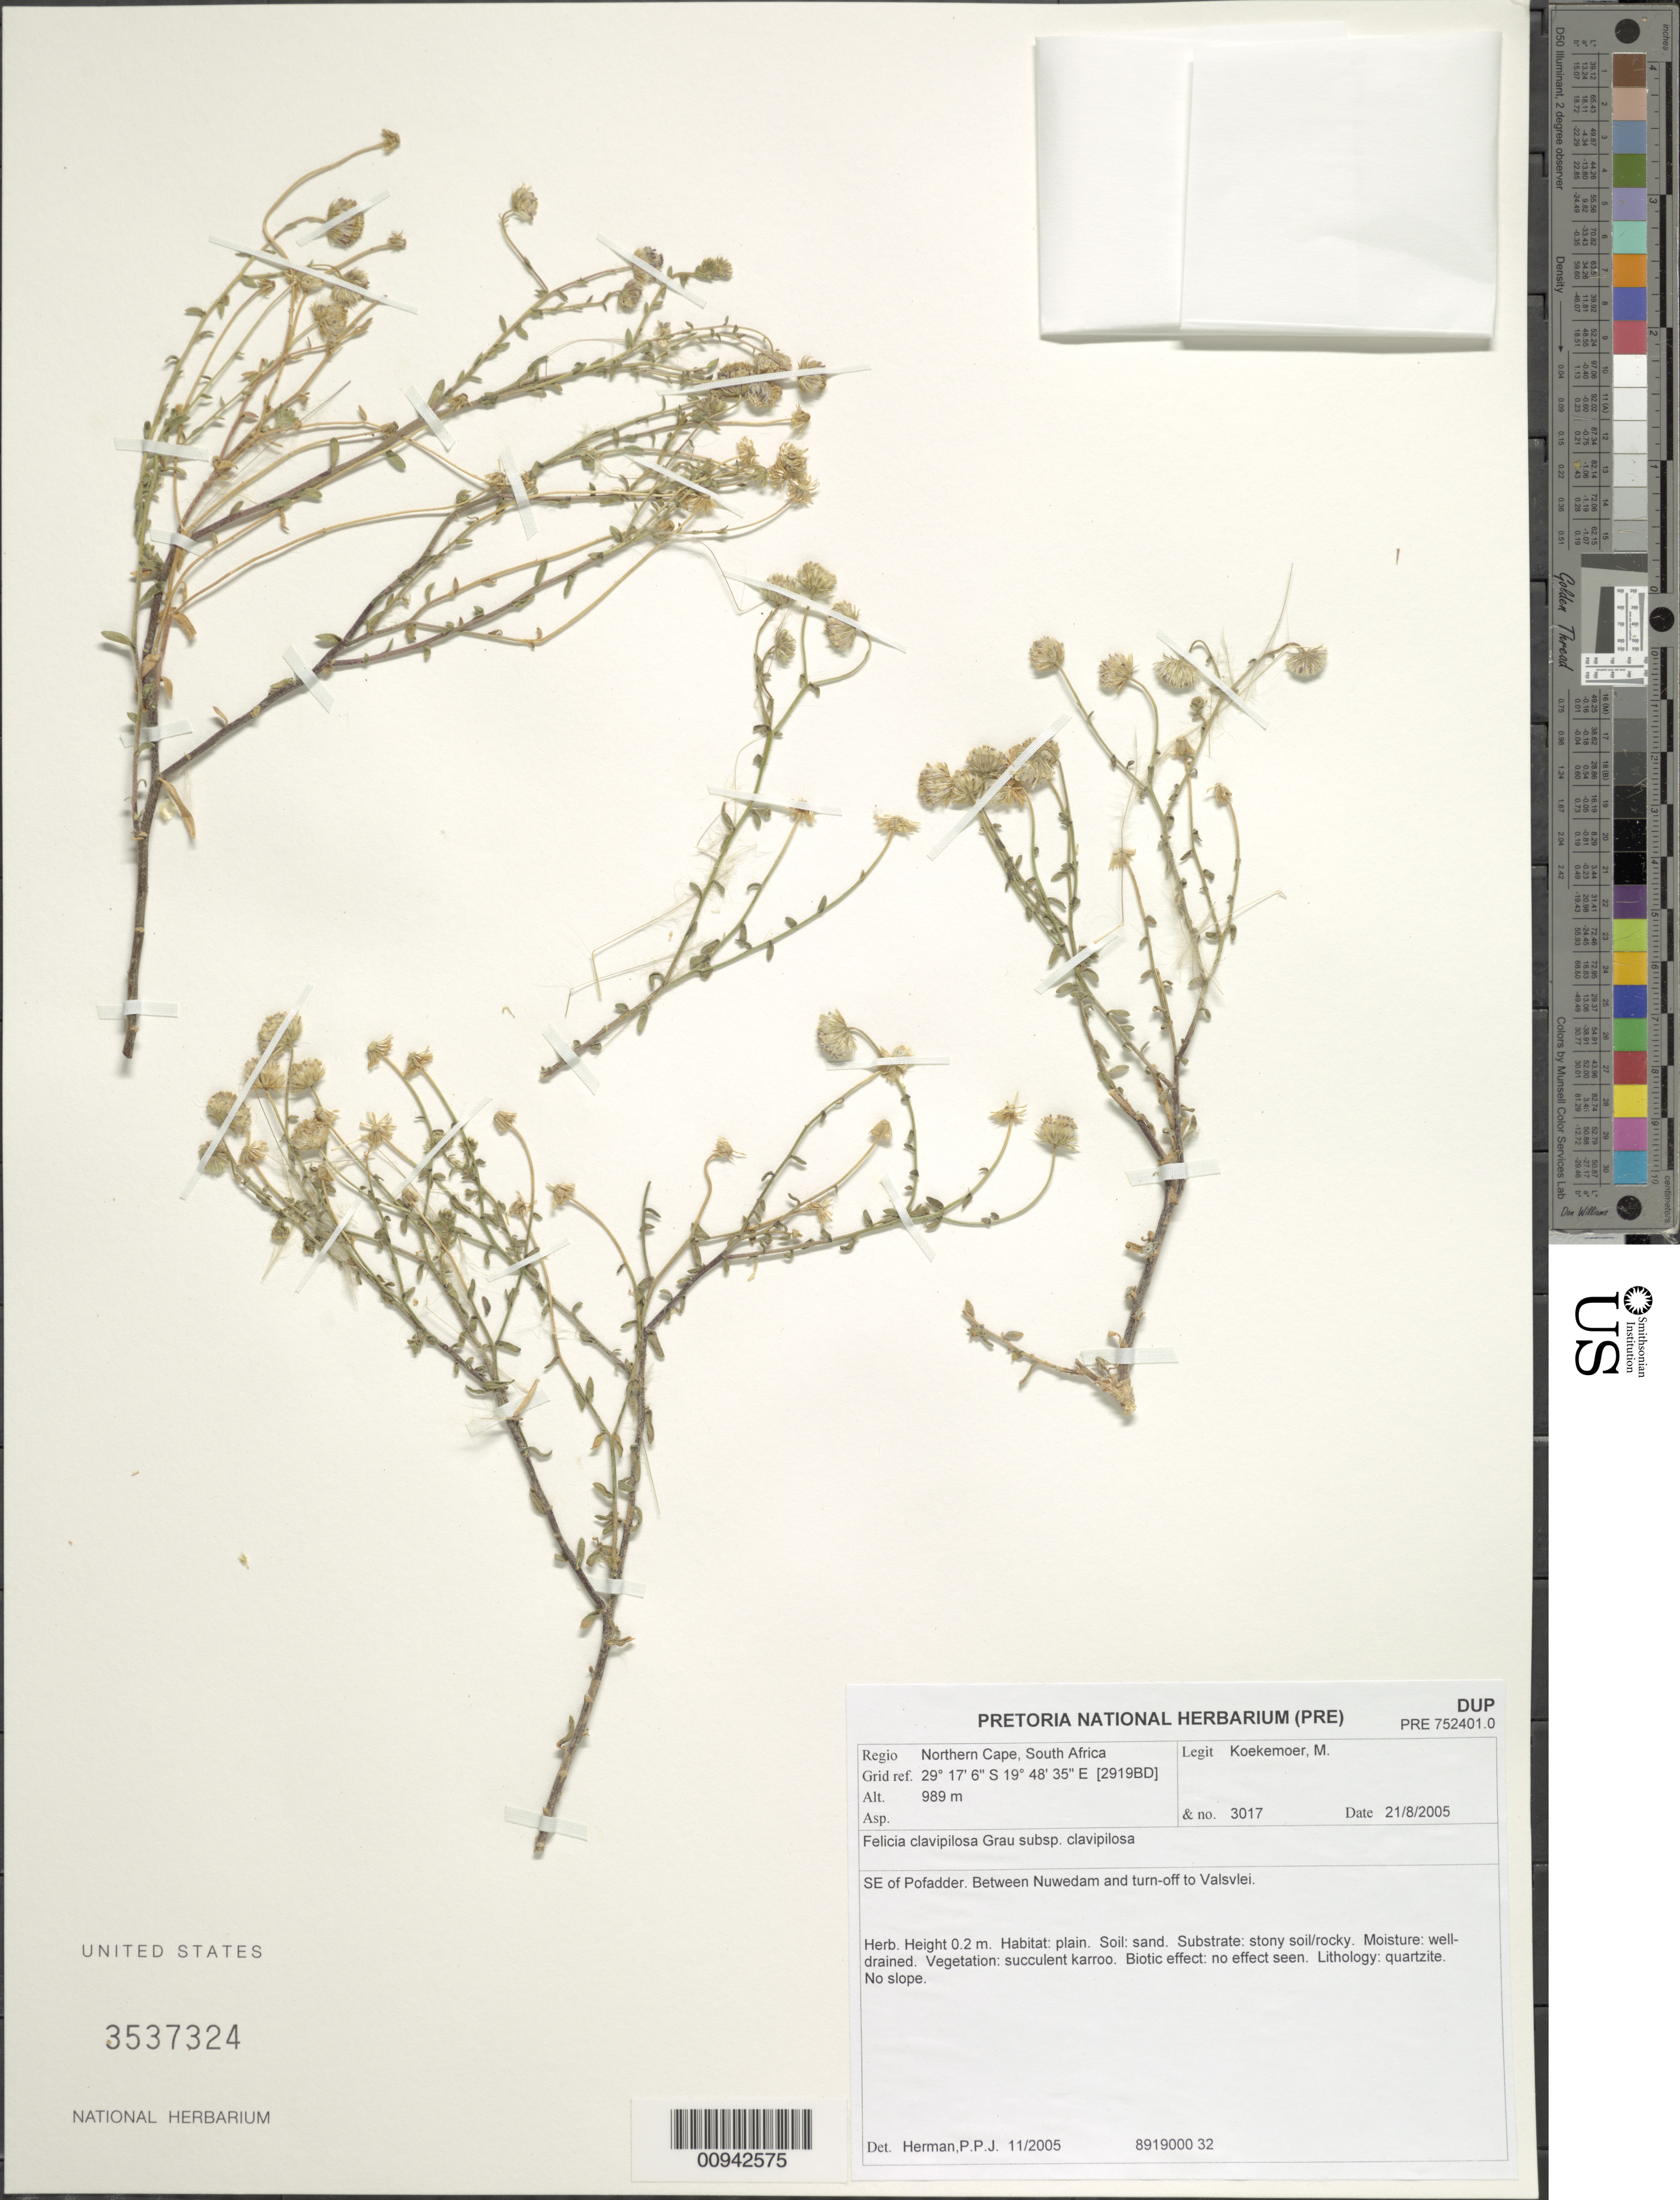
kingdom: Plantae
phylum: Tracheophyta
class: Magnoliopsida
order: Asterales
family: Asteraceae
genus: Felicia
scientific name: Felicia clavipilosa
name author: Grau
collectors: M. Koekemoer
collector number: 3017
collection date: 2005-08-21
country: South Africa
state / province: Northern Cape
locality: Pofadder, SE of, between Nuwedam and turn-off to Valsvlei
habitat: Plain. Sandy, stony soil/rocky. Well-drained. Succulent karroo. Quartzite. No slope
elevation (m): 989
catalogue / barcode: US 3537324